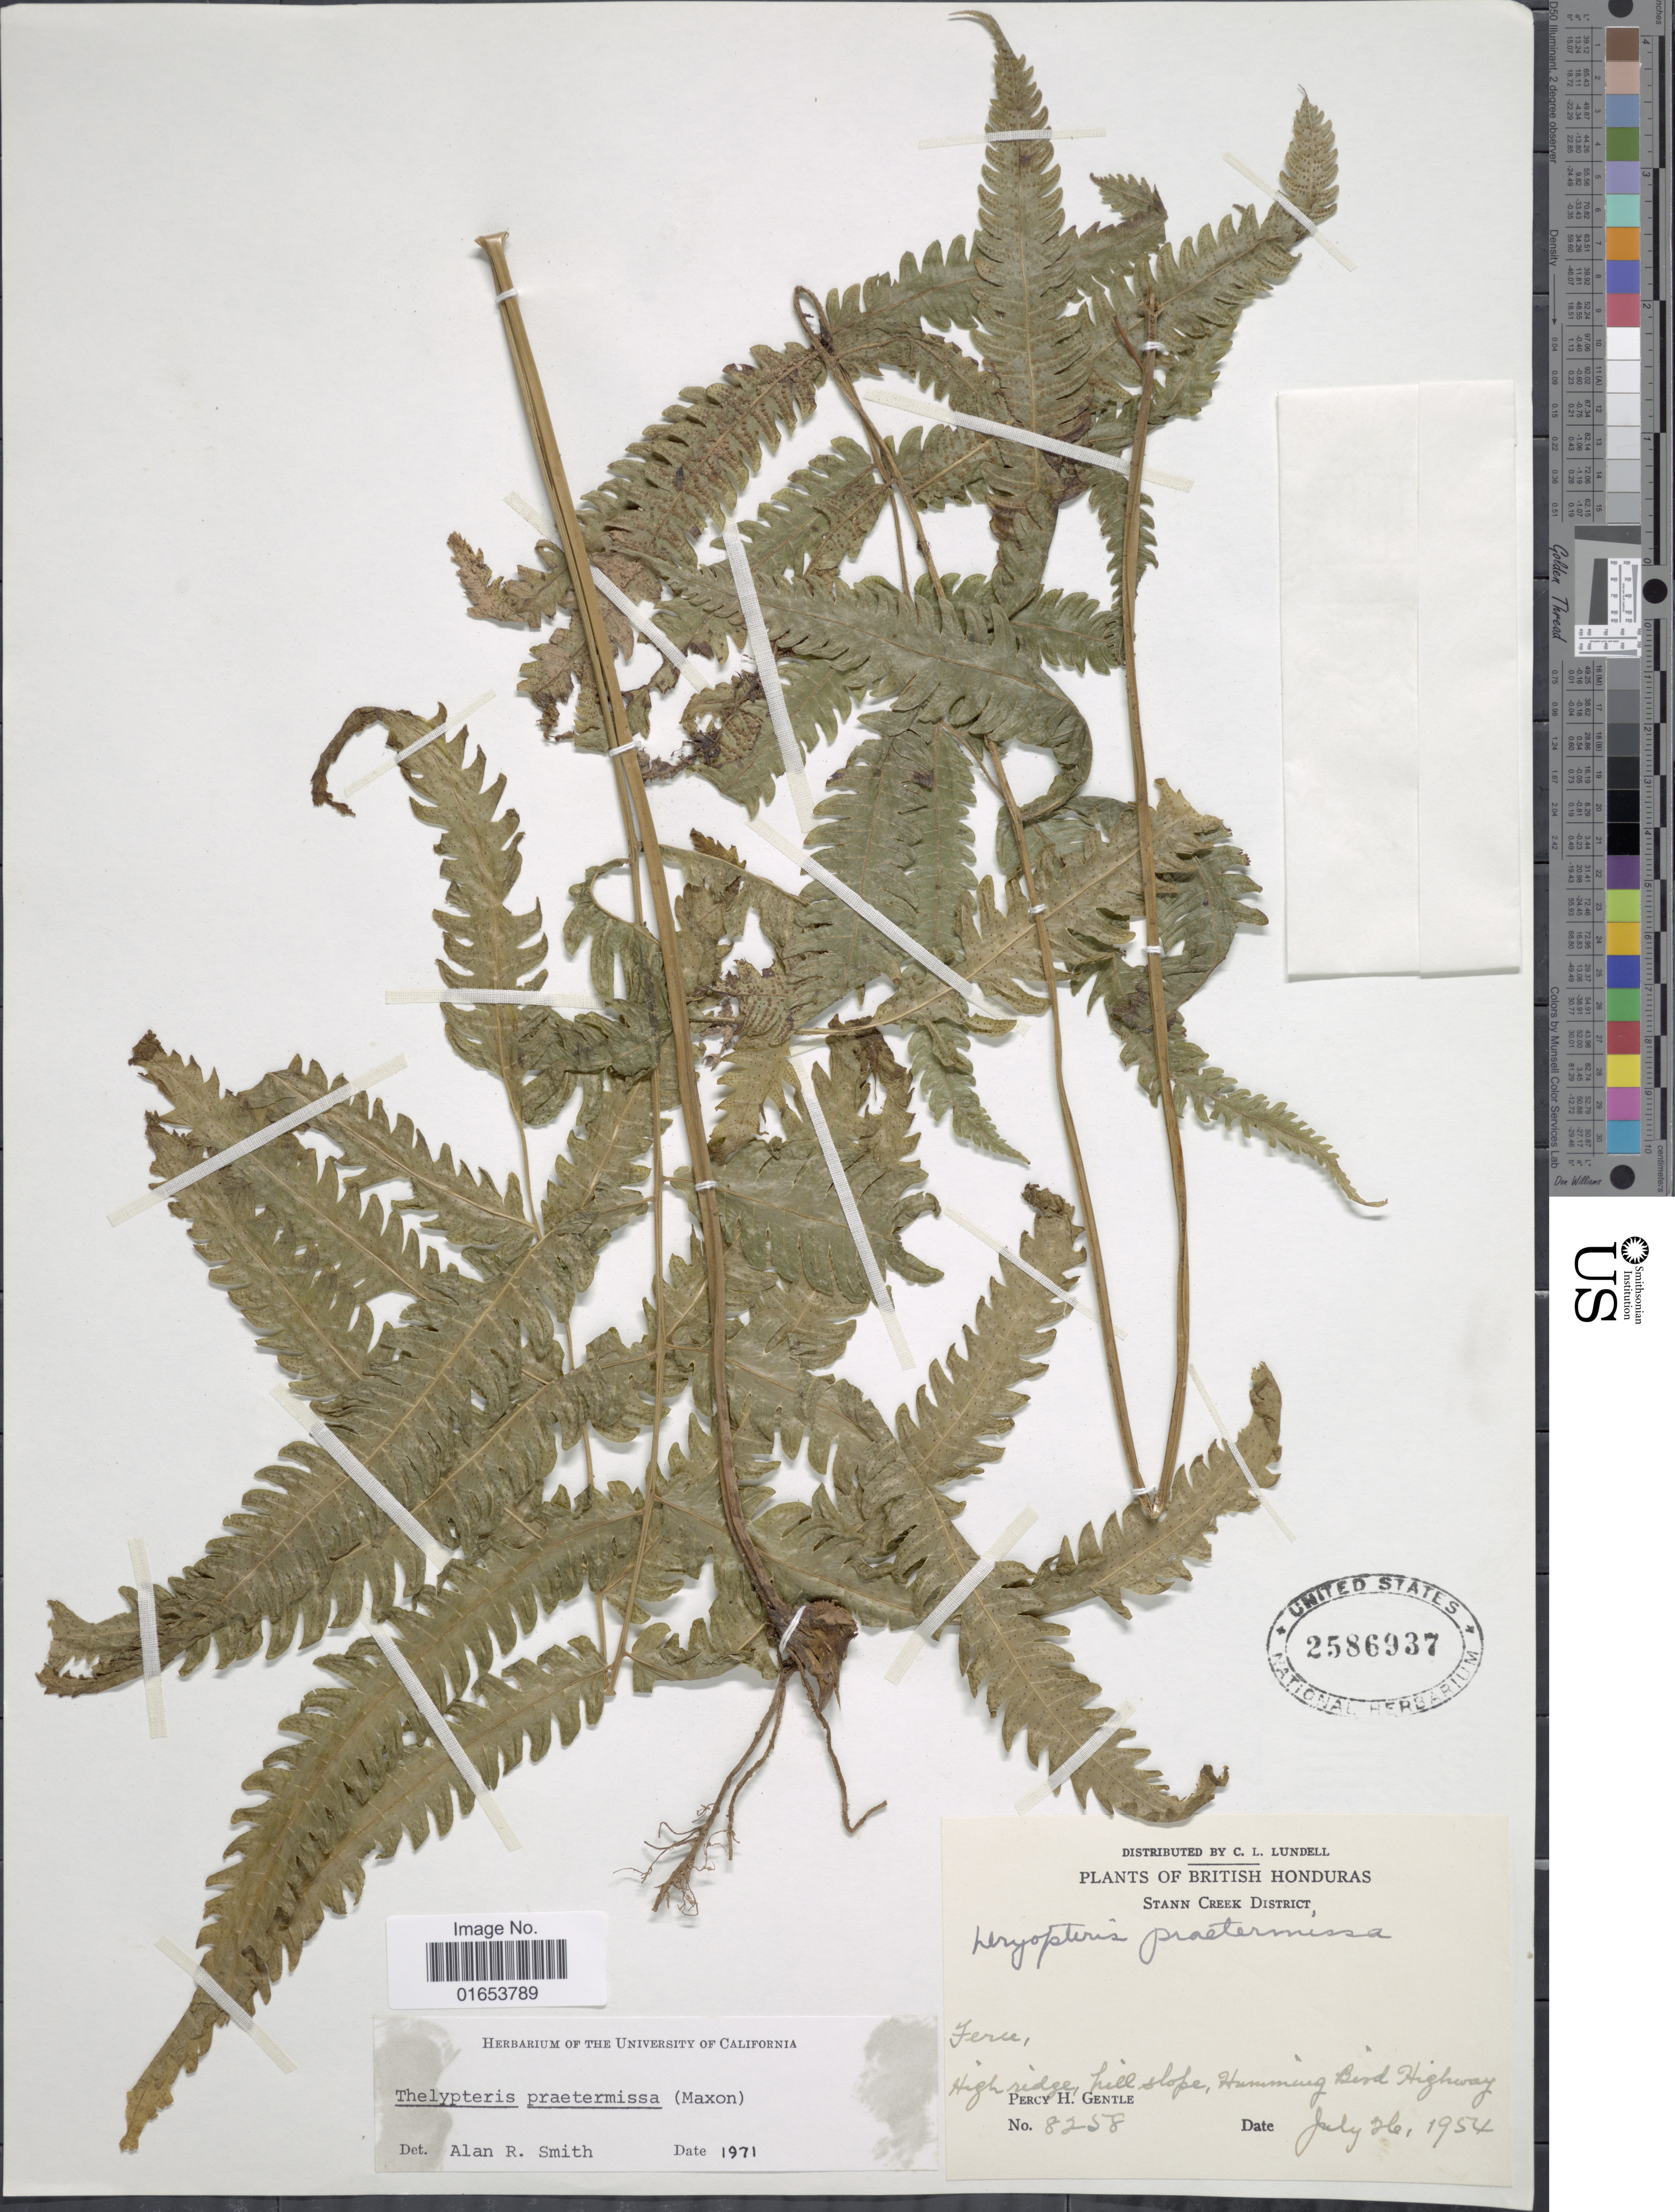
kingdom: Plantae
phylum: Tracheophyta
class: Polypodiopsida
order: Polypodiales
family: Thelypteridaceae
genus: Goniopteris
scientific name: Goniopteris praetermissa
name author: (Maxon) Salino & T.E. Almeida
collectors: P. H. Gentle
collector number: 8258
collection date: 1954-07-26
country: Belize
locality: British Honduras, Stann Creek District, fence, High ridge hill slope, Humming Bird Highway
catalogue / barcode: US 2586937